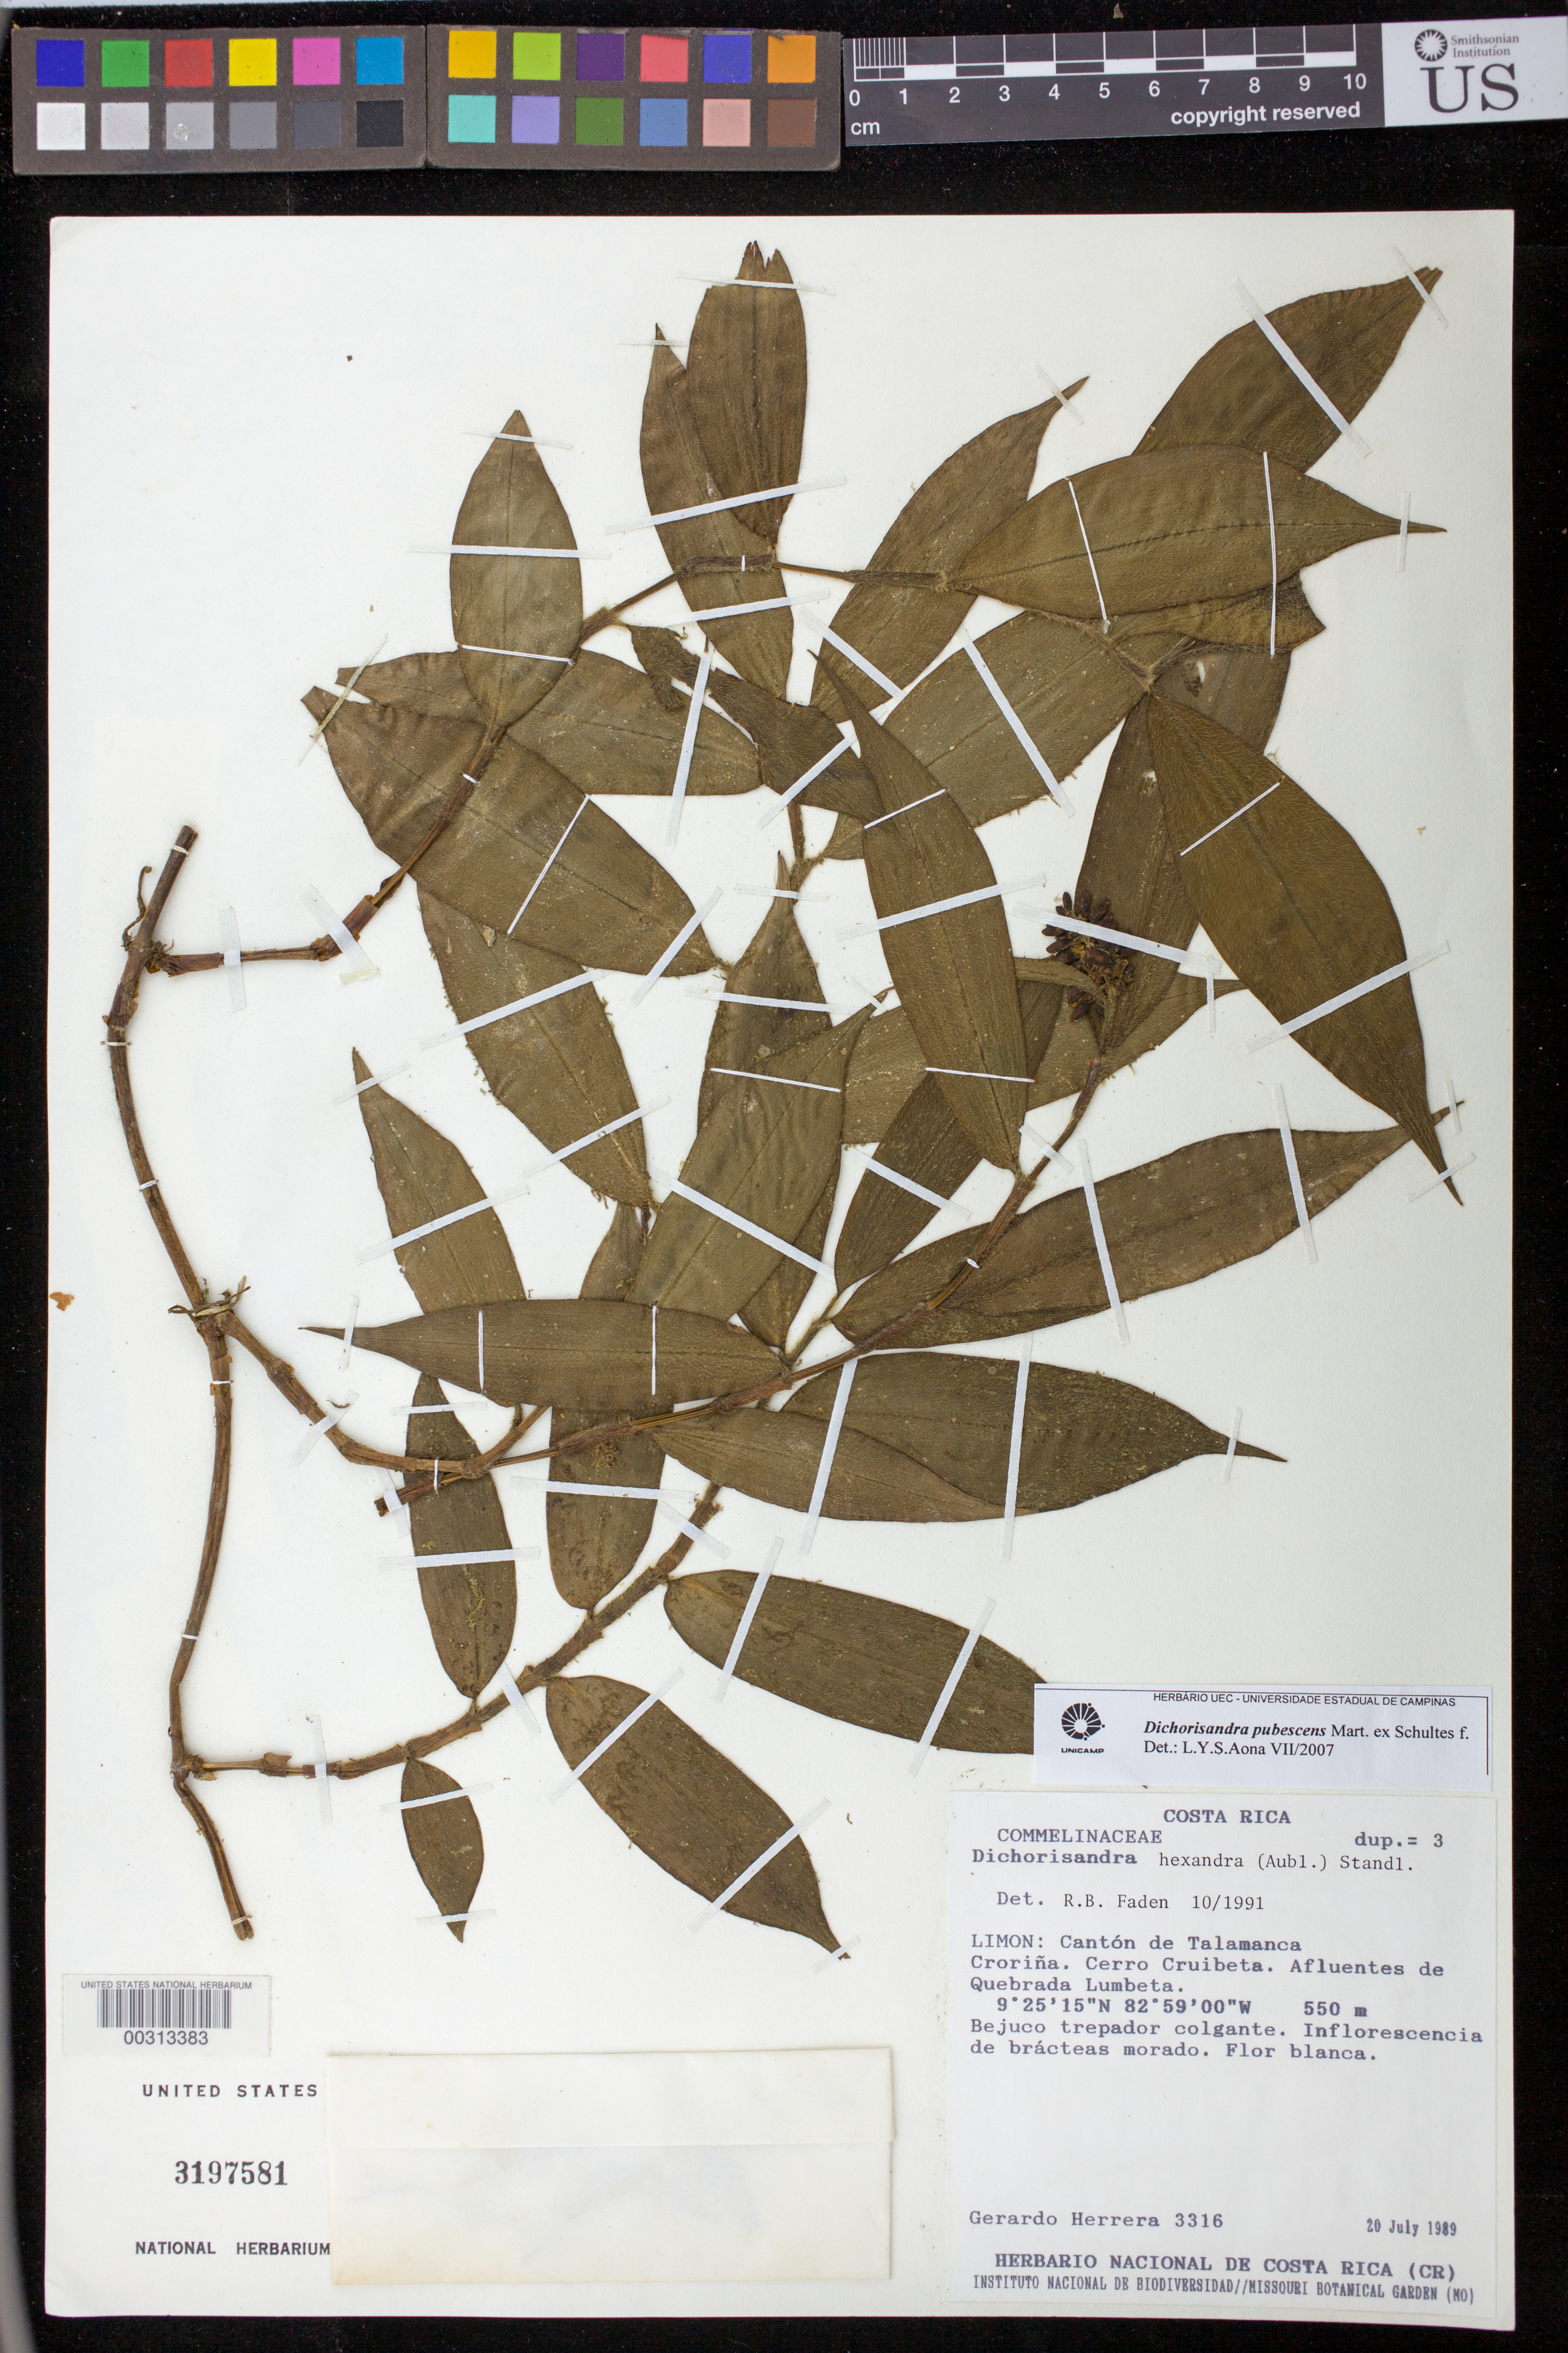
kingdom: Plantae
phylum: Tracheophyta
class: Liliopsida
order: Commelinales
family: Commelinaceae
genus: Dichorisandra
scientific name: Dichorisandra pubescens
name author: Mart.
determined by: Aona, L. Y. S.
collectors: G. Herrera Ch.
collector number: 3316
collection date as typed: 20 Jul 1989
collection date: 1989-07-20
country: Costa Rica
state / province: Limón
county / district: Talamanca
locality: Canton de talamanca crorina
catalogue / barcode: US 3197581